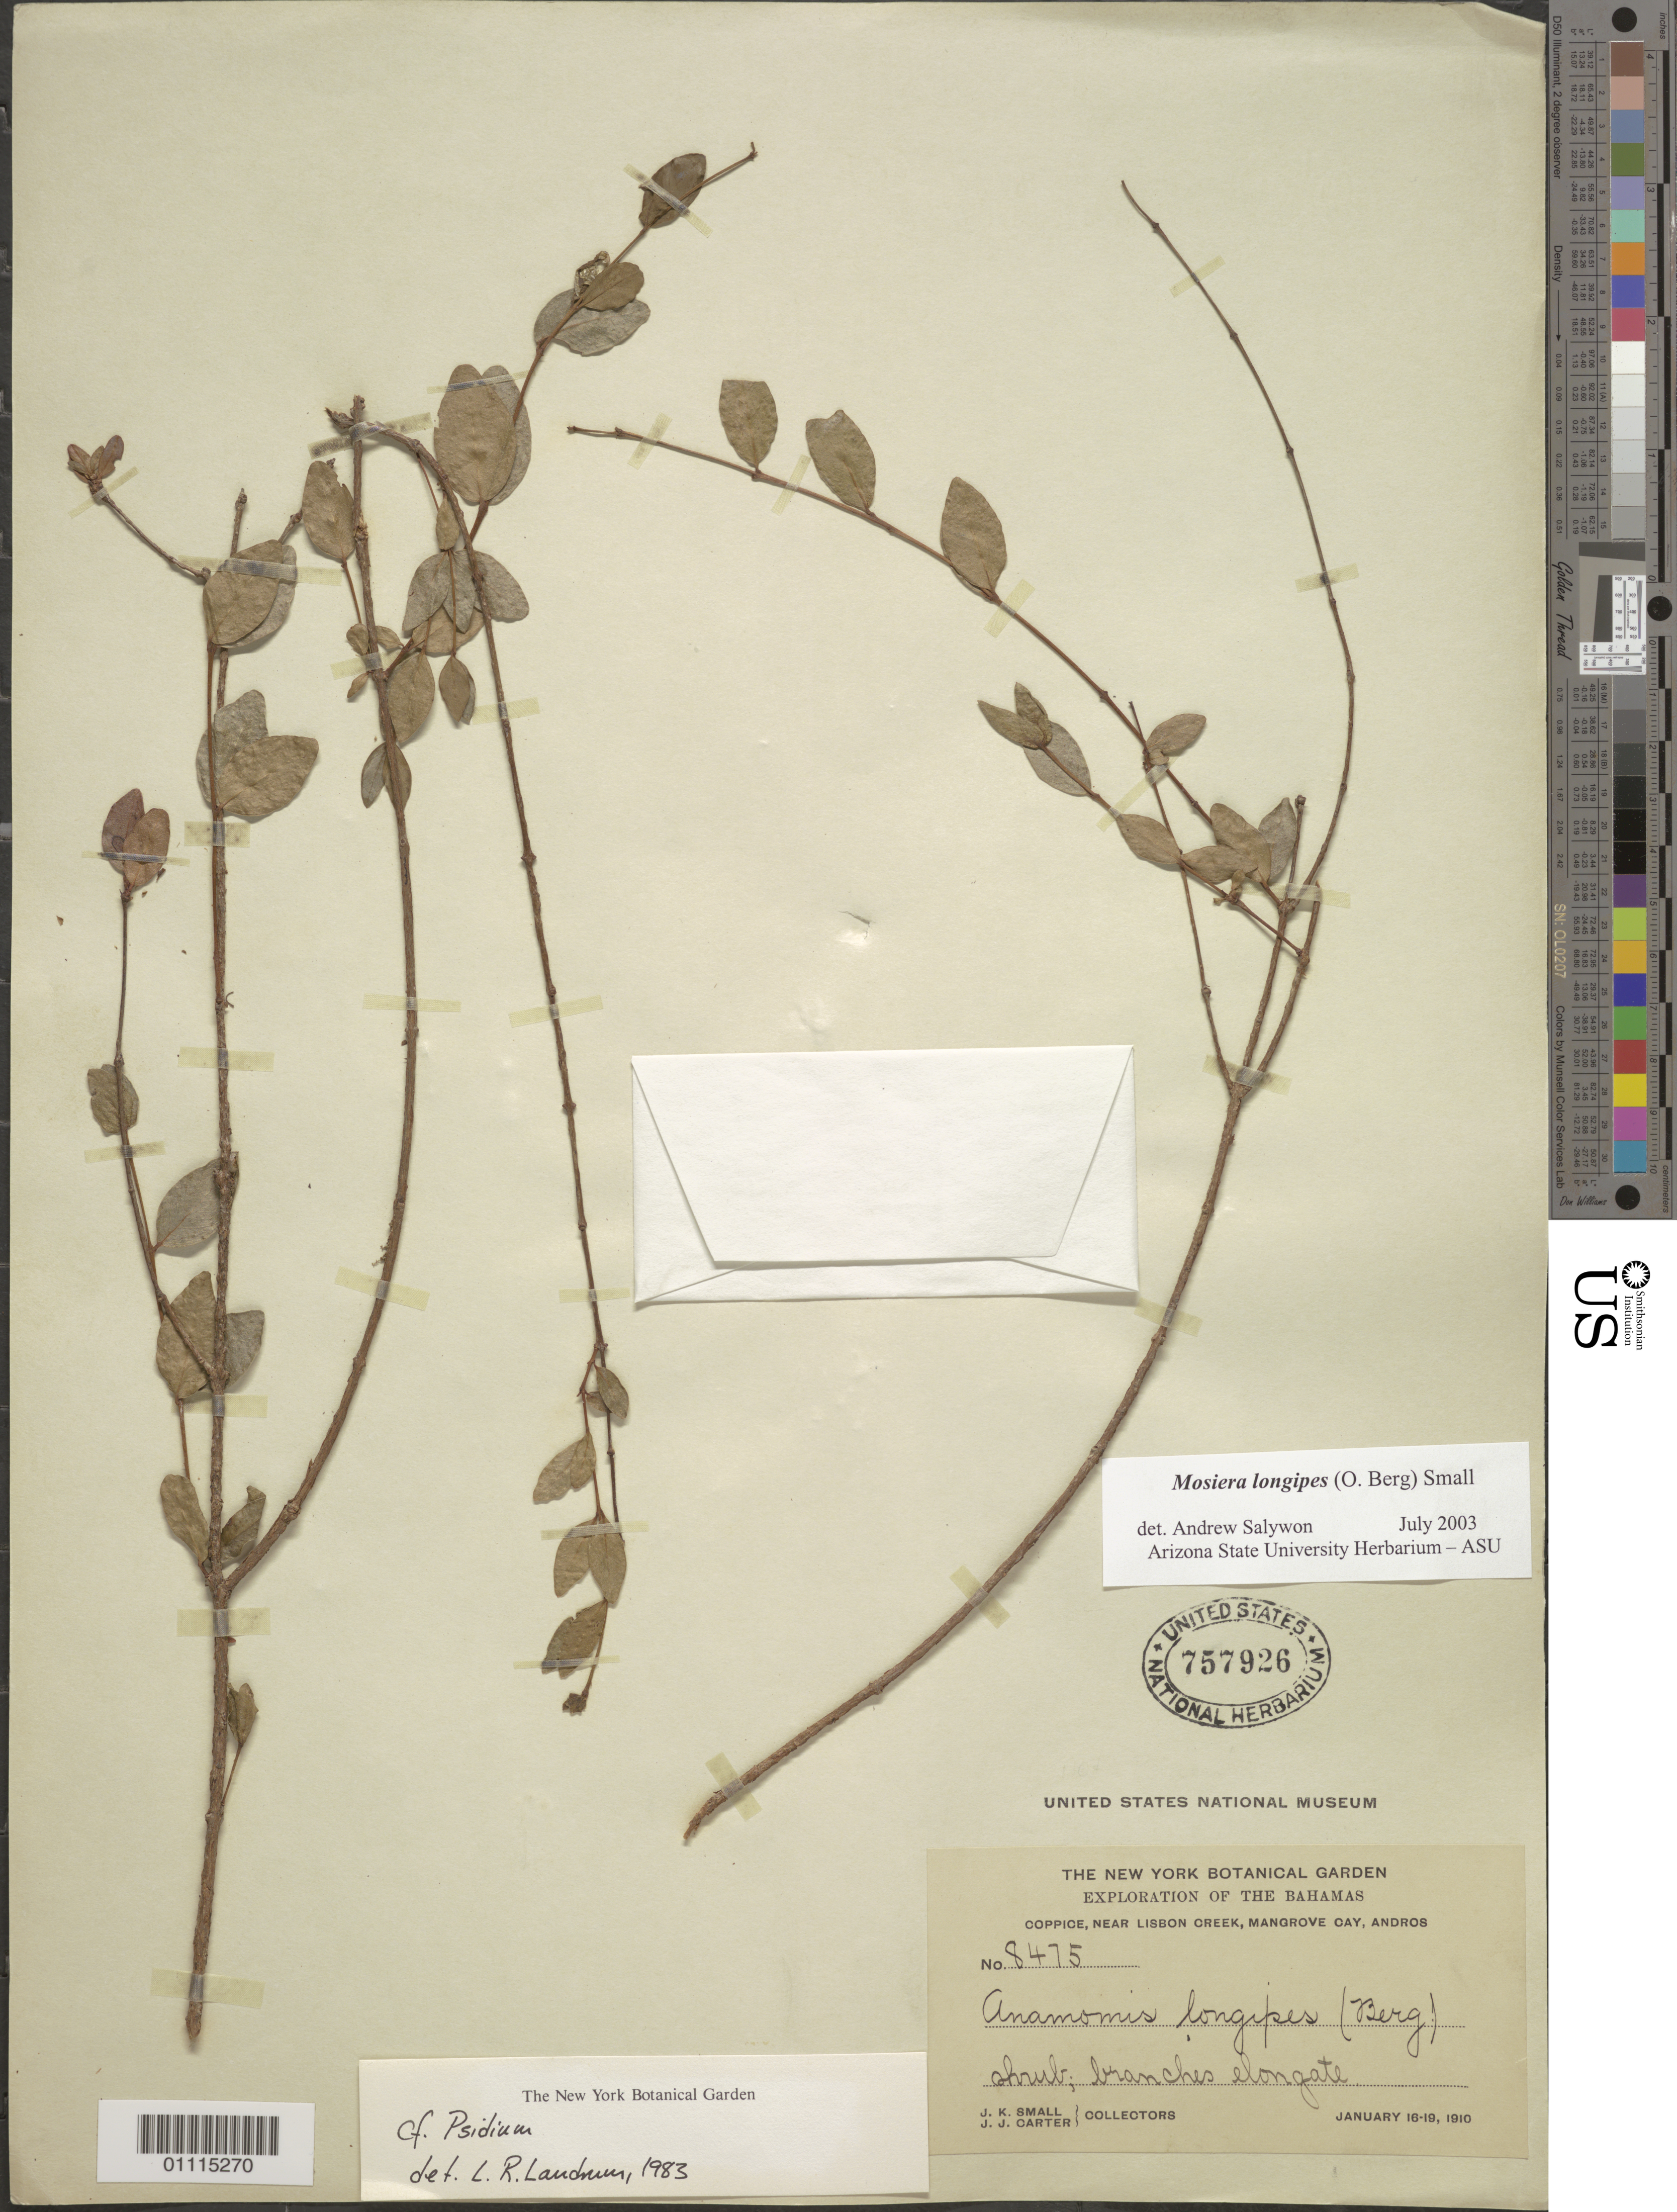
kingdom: Plantae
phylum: Tracheophyta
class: Magnoliopsida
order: Myrtales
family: Myrtaceae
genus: Mosiera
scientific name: Mosiera longipes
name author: (O. Berg) Small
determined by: Salywon, A. M., (ASU)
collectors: J. K. Small & J. Carter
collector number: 8475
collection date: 1910-01-16/1910-01-19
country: Bahamas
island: Andros I.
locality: Mangrove Cay, near Lisbon Creek.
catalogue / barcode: US 757926